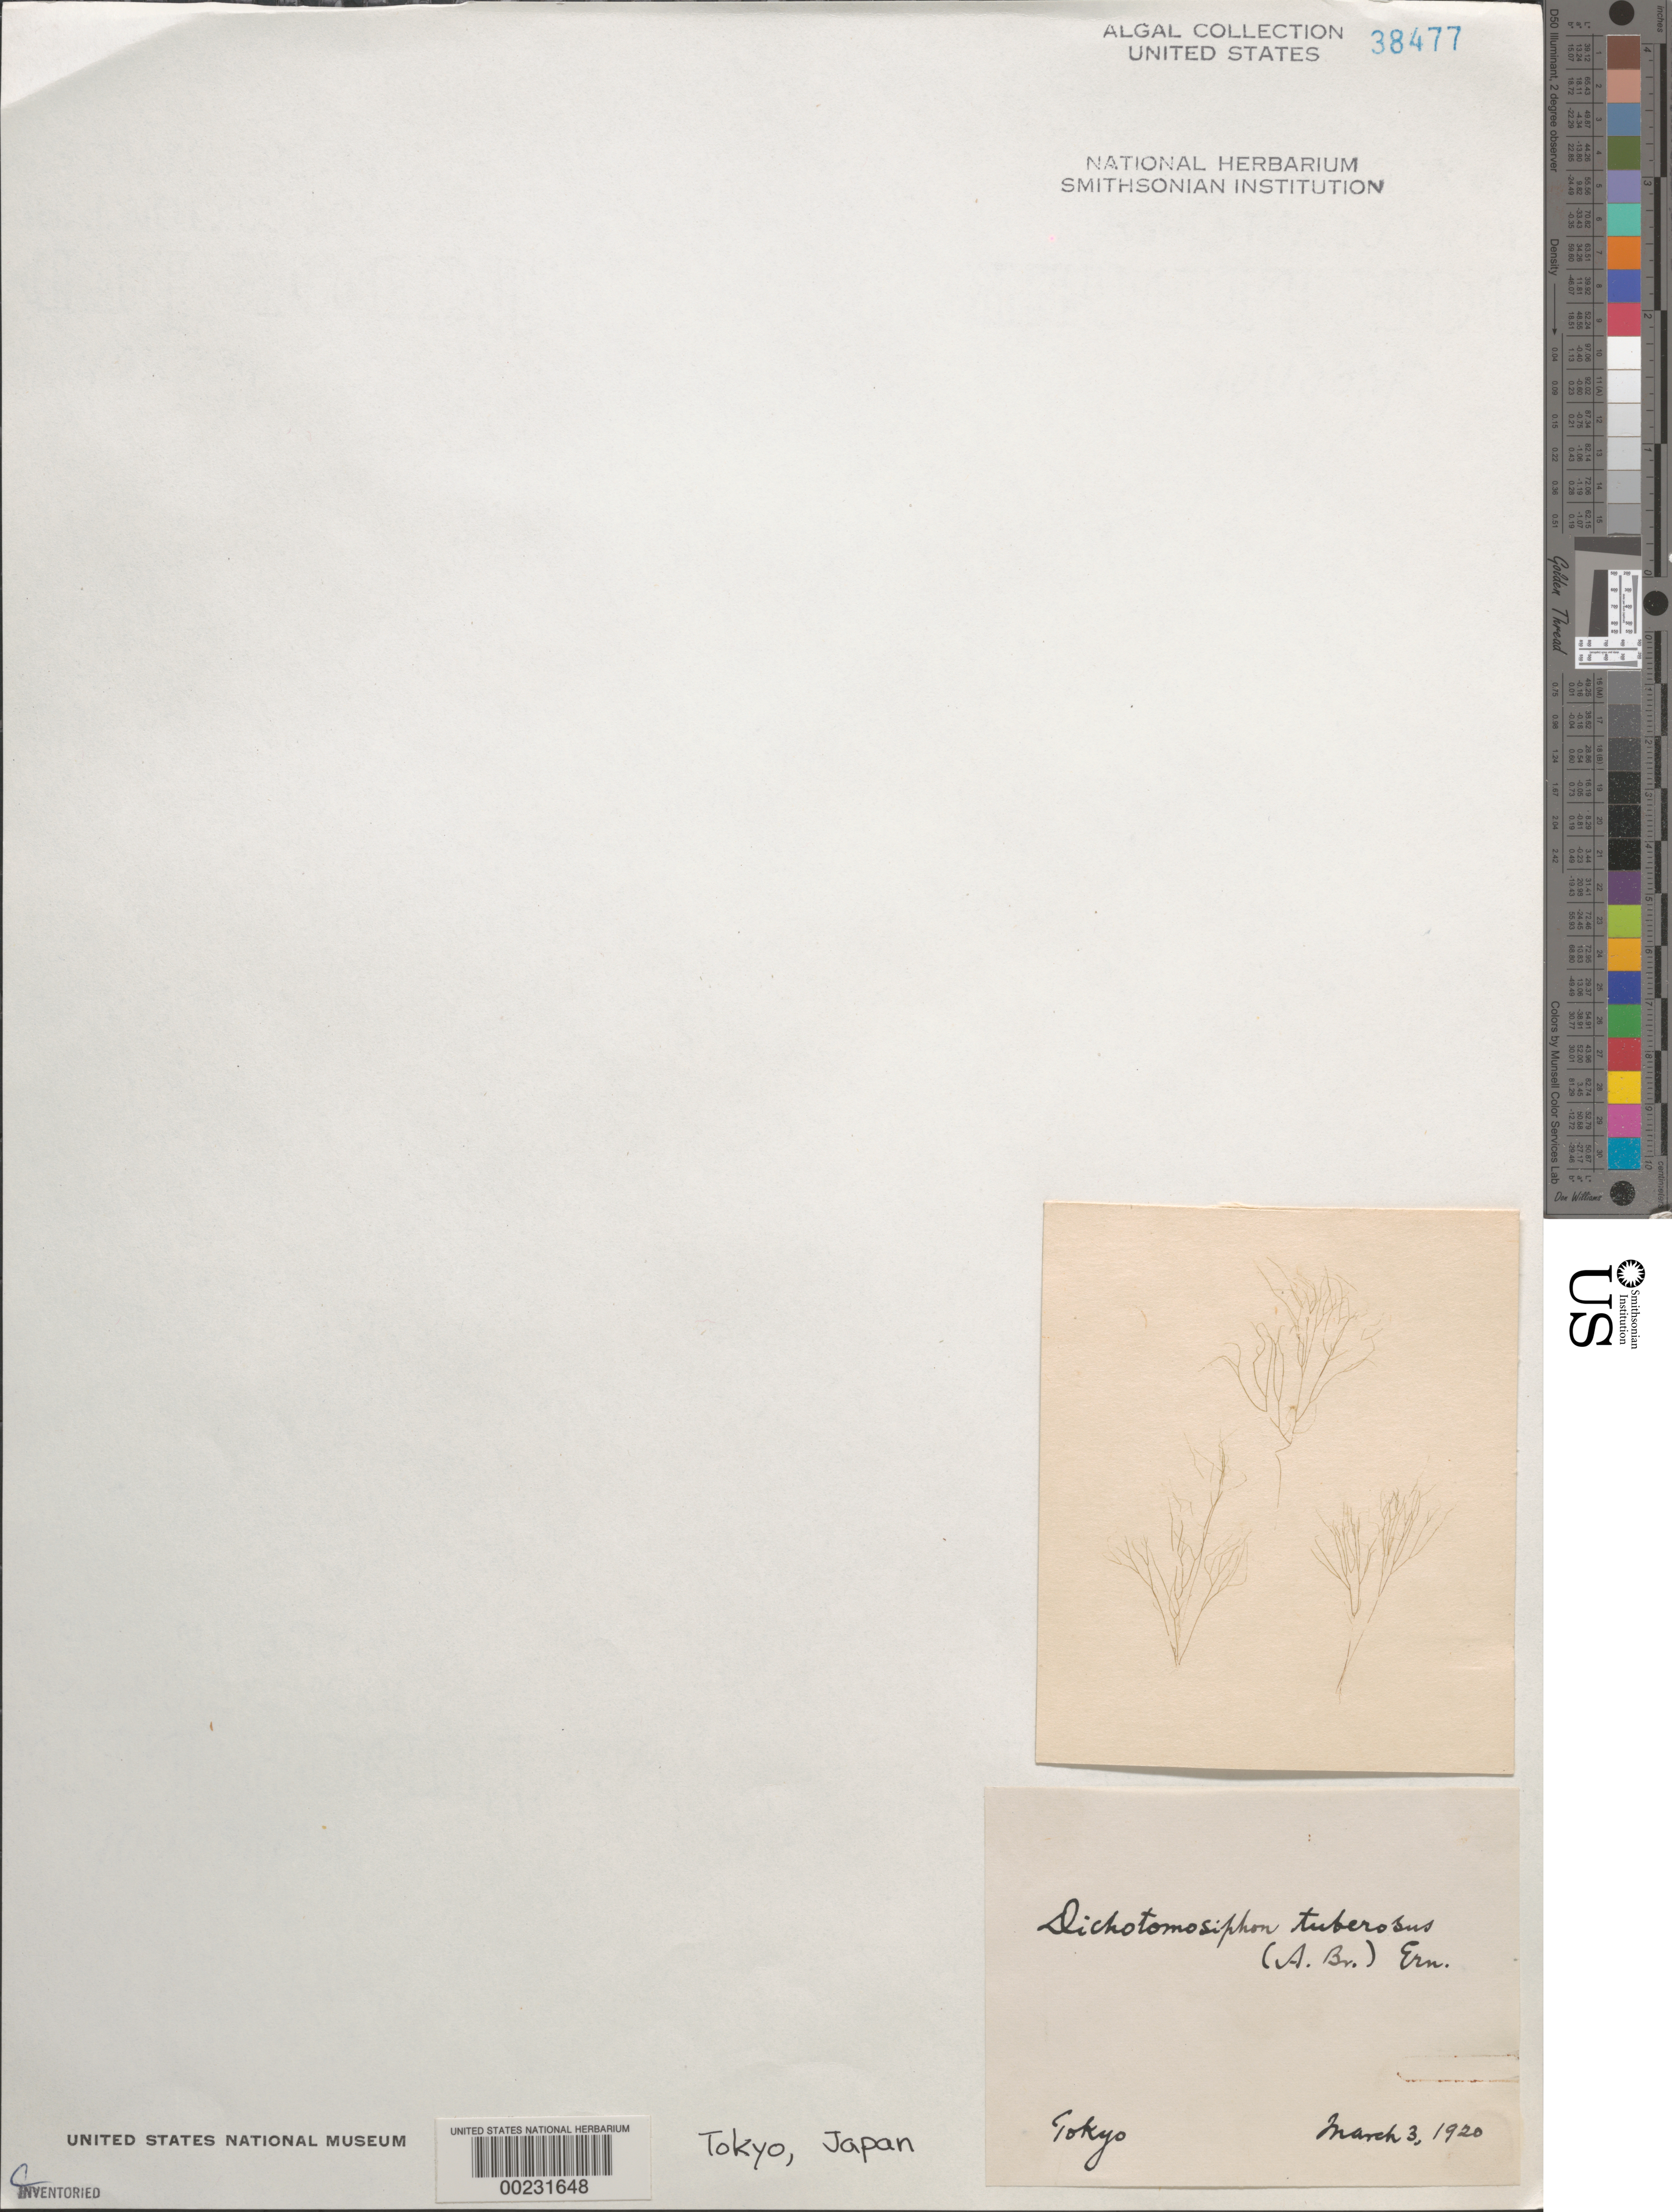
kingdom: Plantae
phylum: Chlorophyta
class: Ulvophyceae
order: Bryopsidales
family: Dichotomosiphonaceae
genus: Dichotomosiphon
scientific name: Dichotomosiphon tuberosus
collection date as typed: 03 Mar 1920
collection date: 1920-03-03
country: Japan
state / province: Tokyo, Federal City of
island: Honshu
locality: Tokyo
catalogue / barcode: US 38477